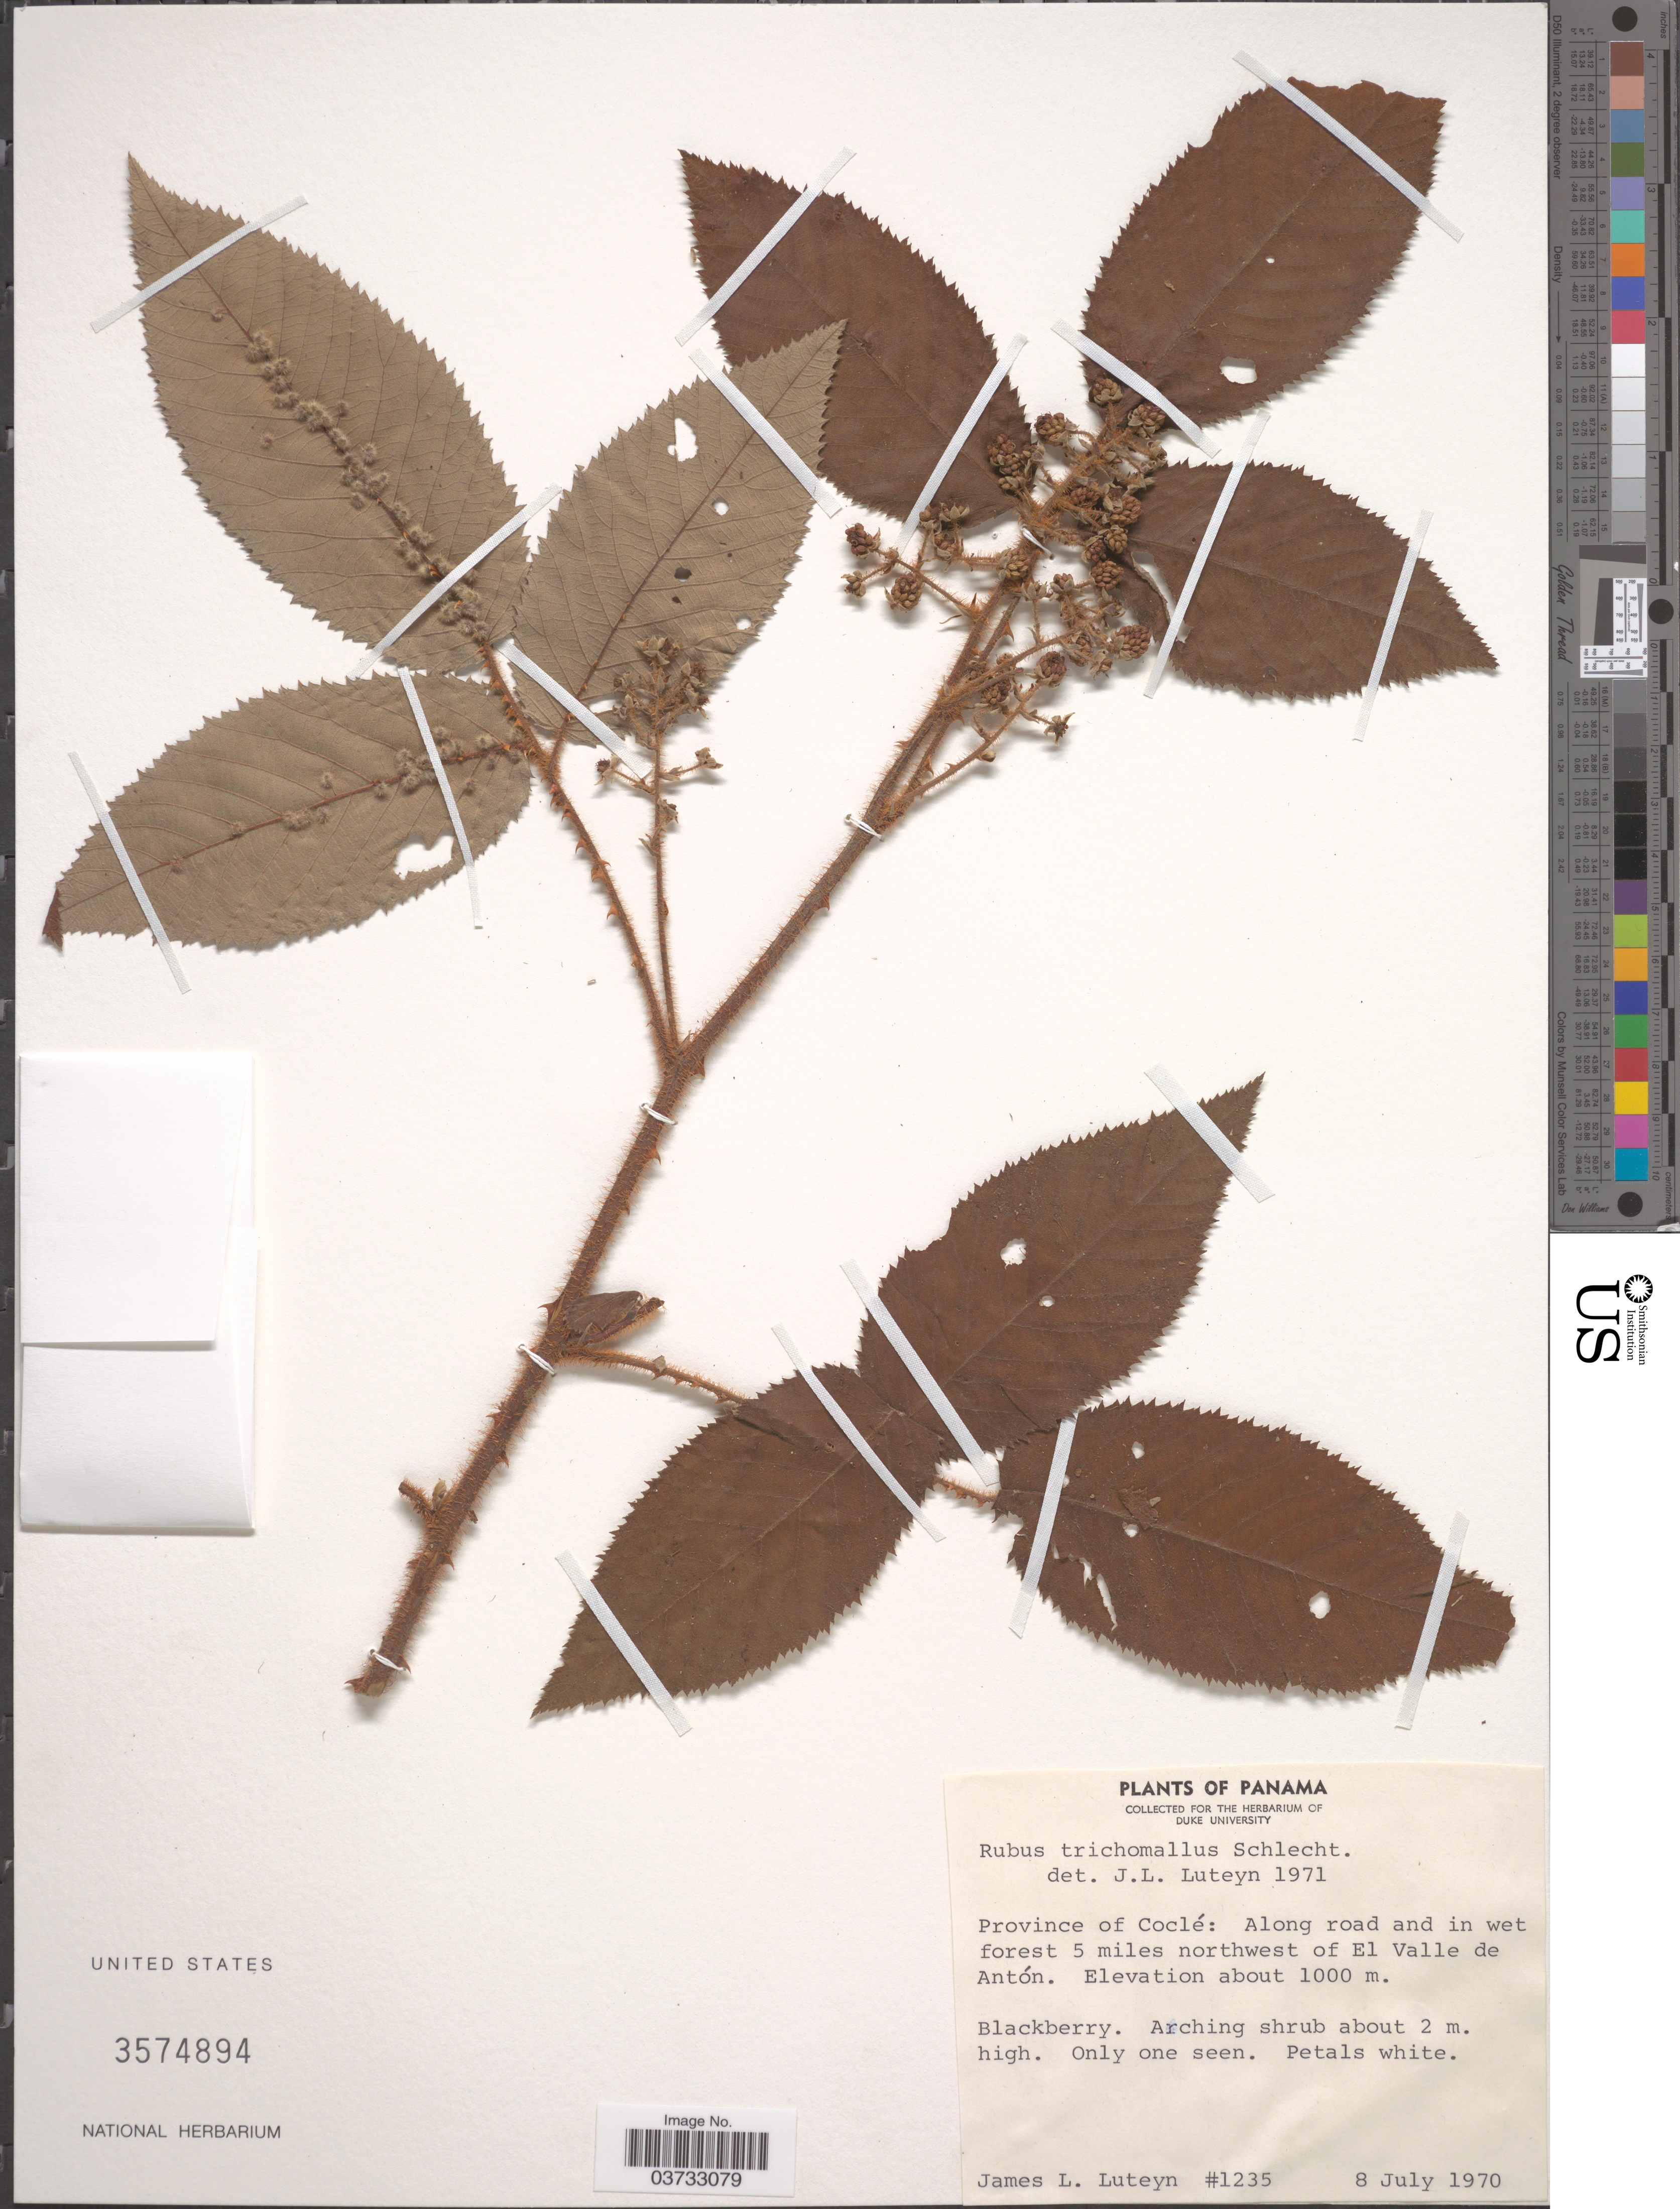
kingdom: Plantae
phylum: Tracheophyta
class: Magnoliopsida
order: Rosales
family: Rosaceae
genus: Rubus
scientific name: Rubus trichomallus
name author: Schltdl.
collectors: J. Luteyn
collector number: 1235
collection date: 1970-07-08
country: Panama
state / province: Cocle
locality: Along road and in wet forest 5 miles northwest of El Valle de Antón.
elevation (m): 1000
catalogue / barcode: US 3574894